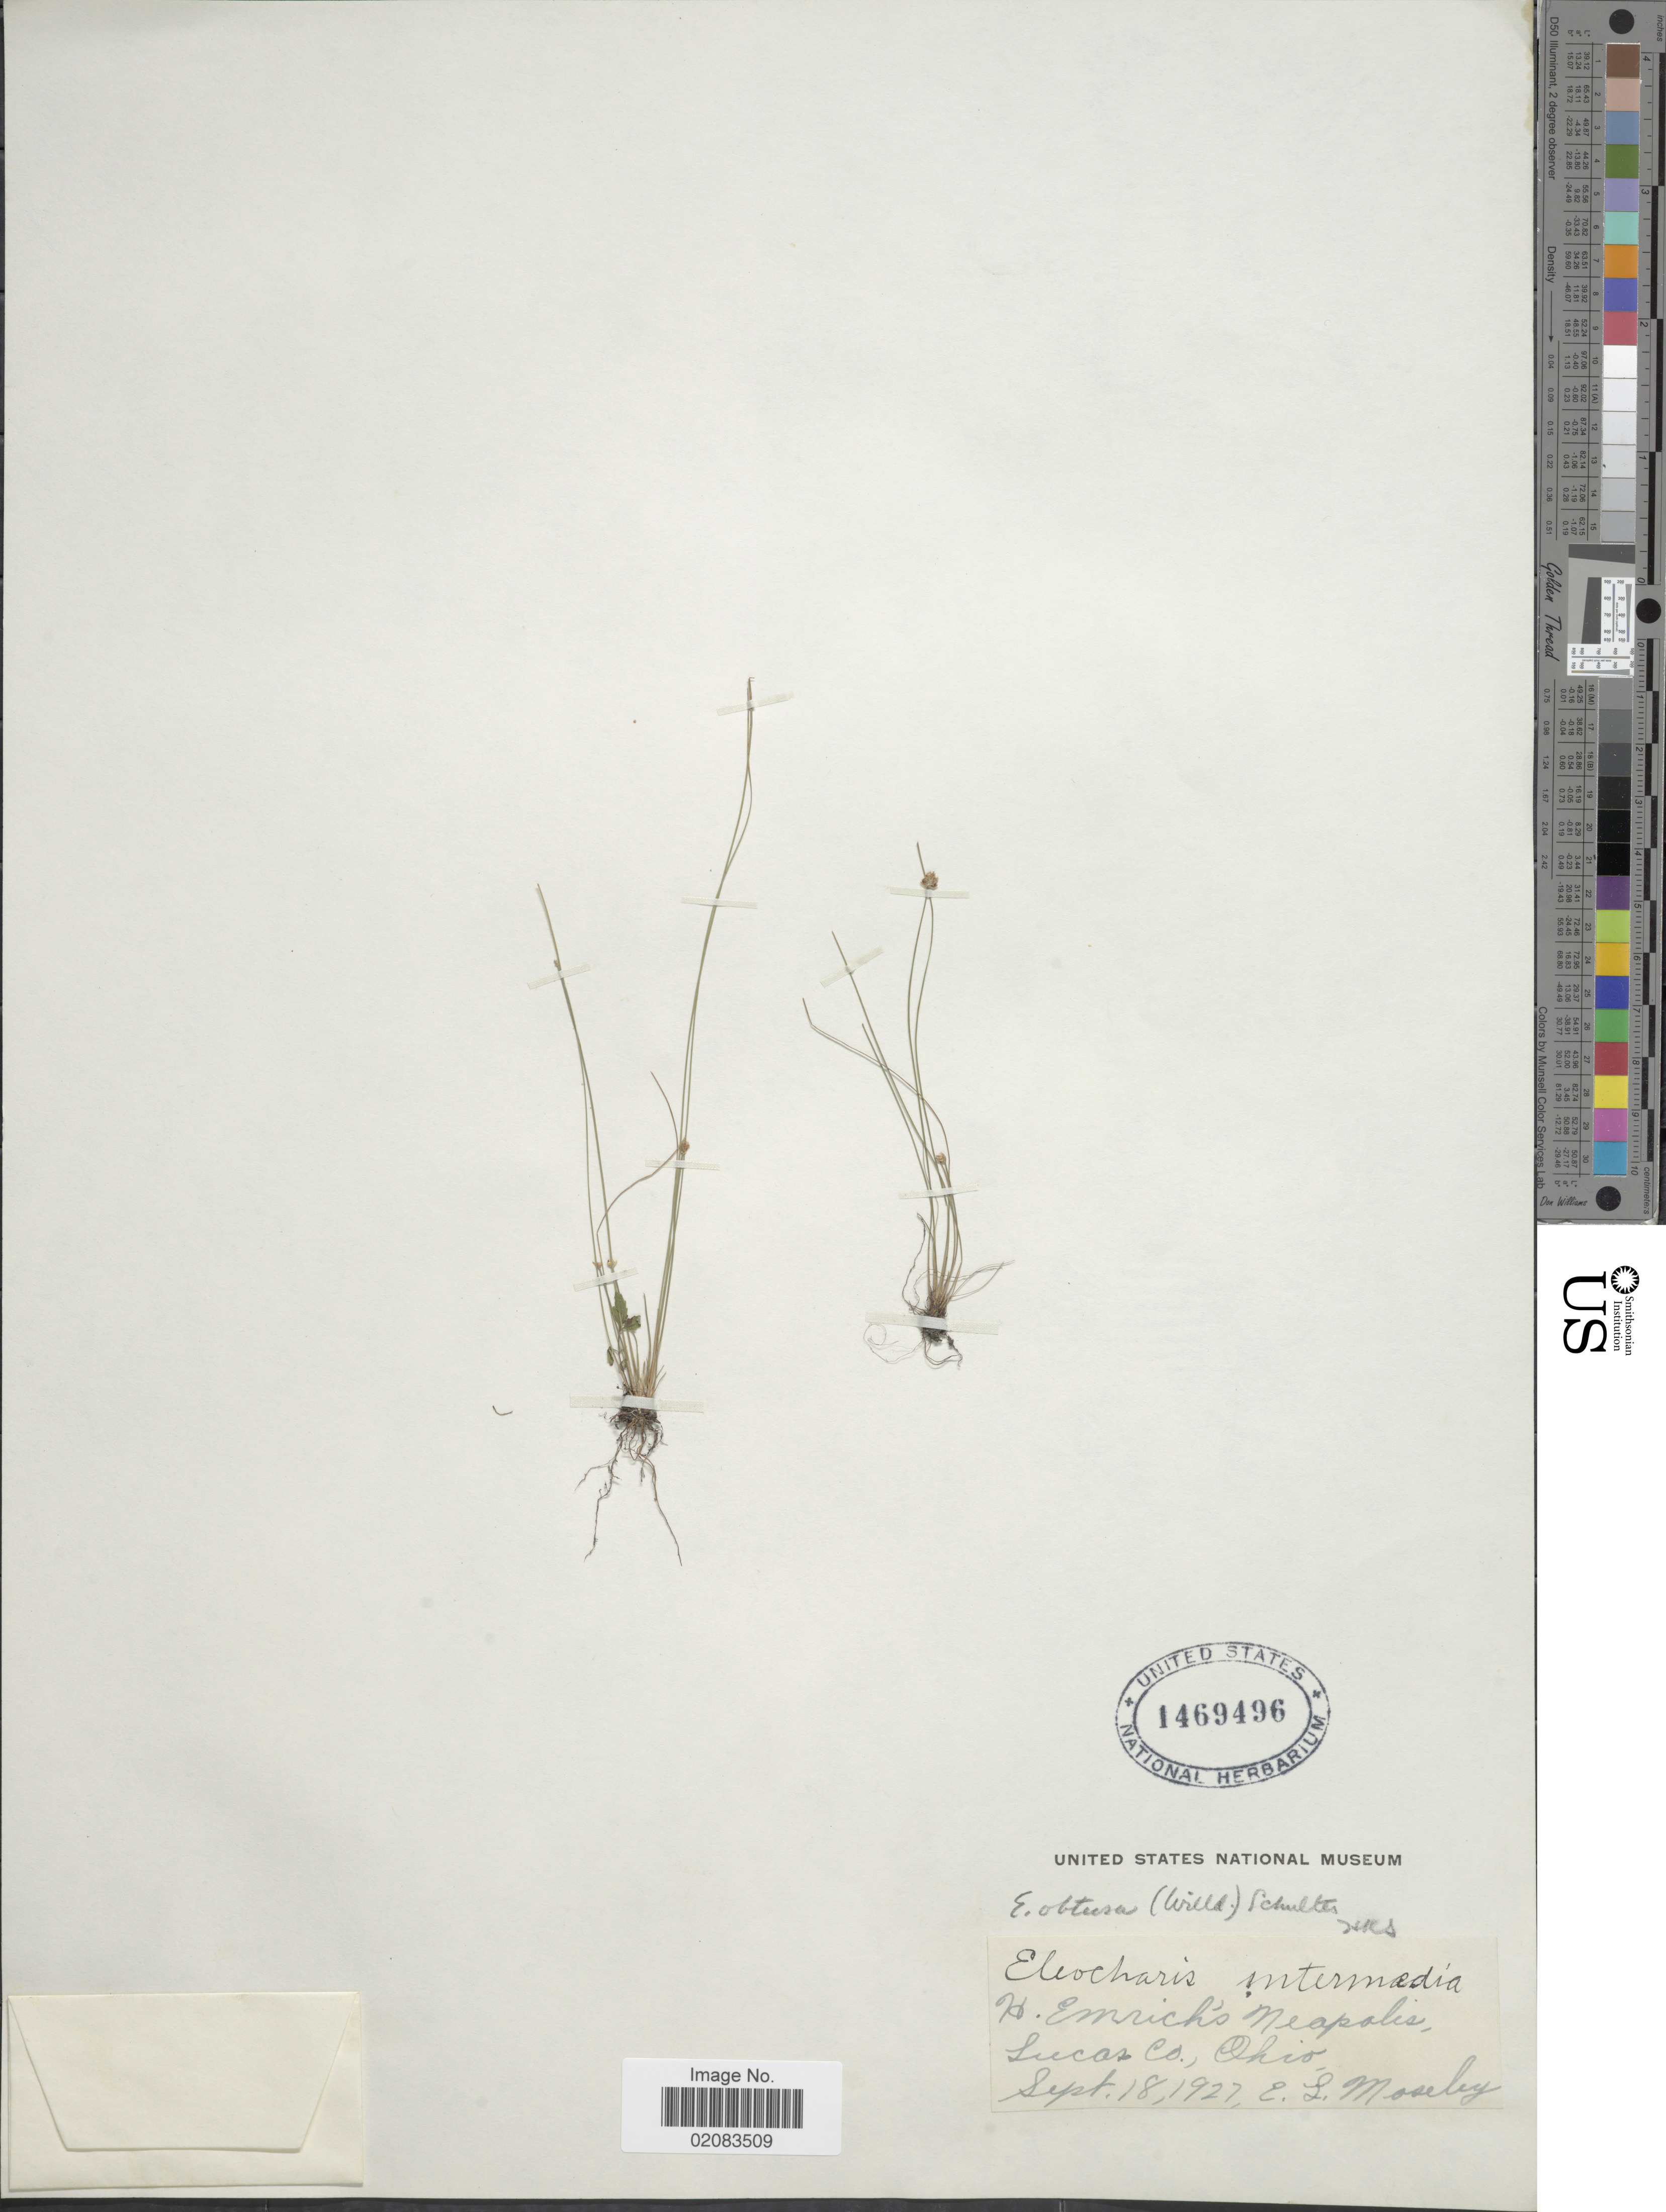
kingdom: Plantae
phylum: Tracheophyta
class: Liliopsida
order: Poales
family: Cyperaceae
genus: Eleocharis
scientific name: Eleocharis obtusa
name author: (Willd.) Schult.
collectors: E. Moseley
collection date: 1927-09-18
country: United States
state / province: Ohio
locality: Lucas Co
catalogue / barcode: US 1469496